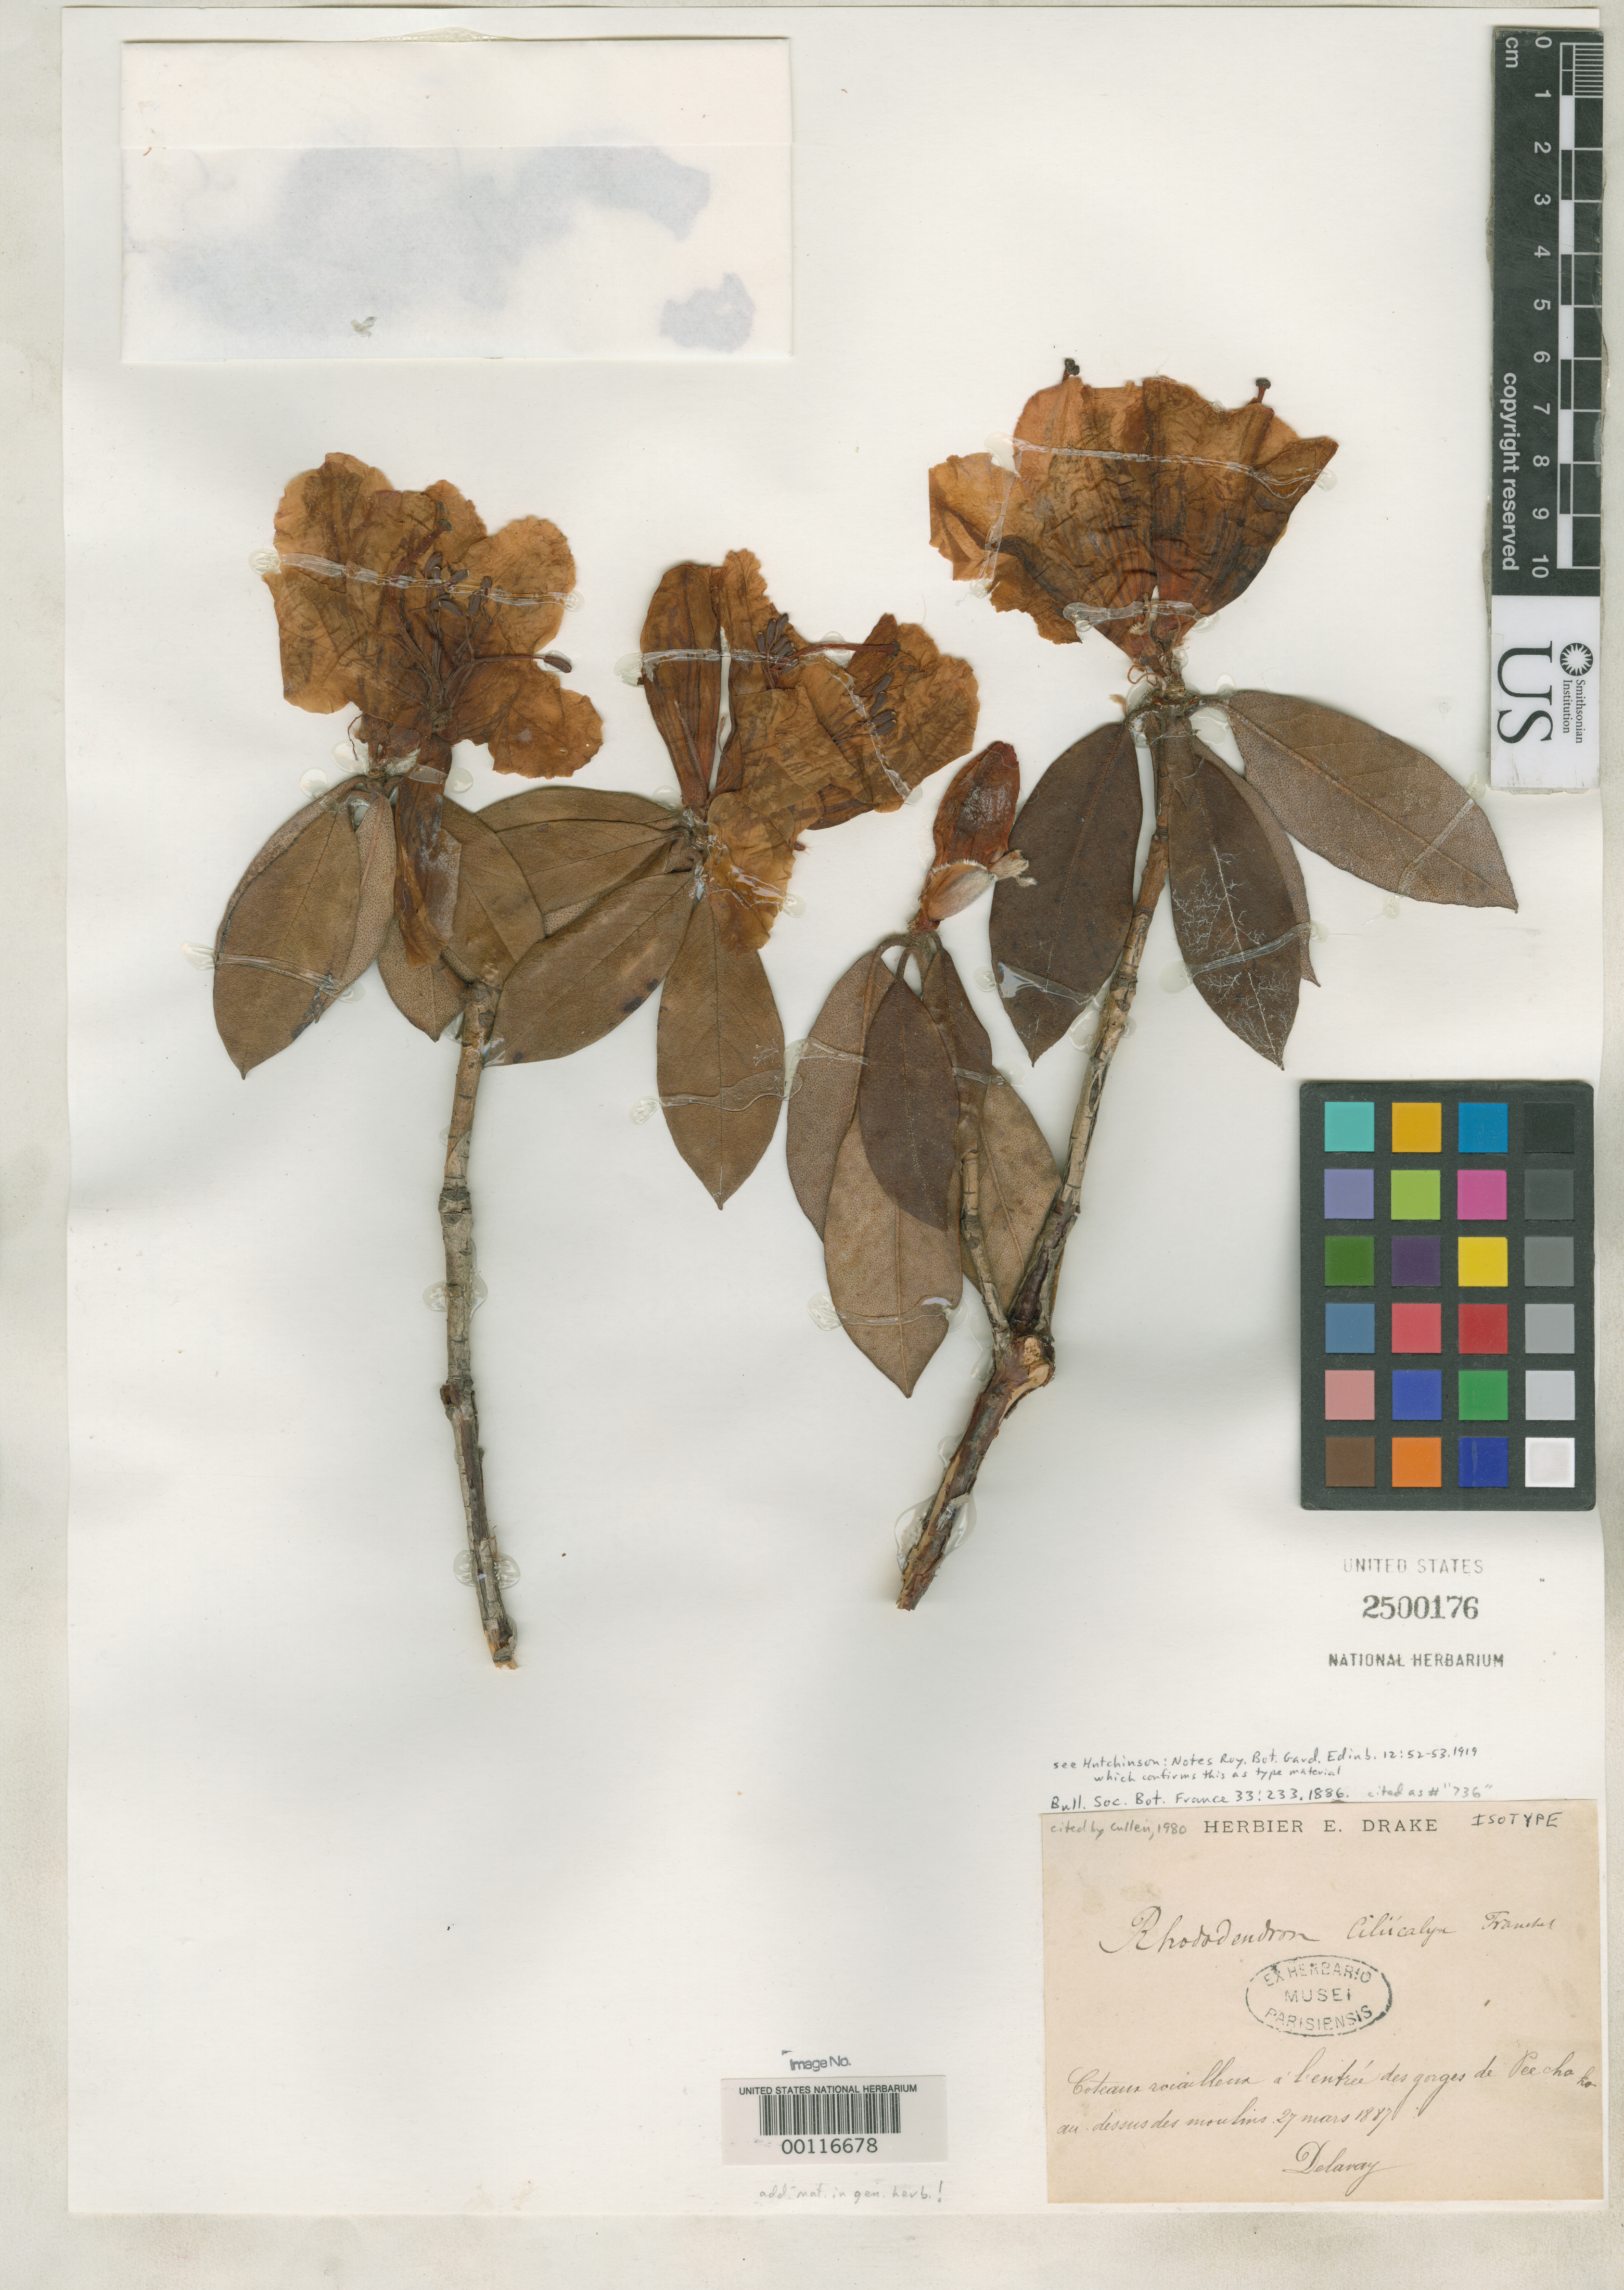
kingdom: Plantae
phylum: Tracheophyta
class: Magnoliopsida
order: Ericales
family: Ericaceae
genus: Rhododendron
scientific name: Rhododendron ciliicalyx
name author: Franch.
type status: Isotype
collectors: P. Delavay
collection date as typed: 27 Mar 1887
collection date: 1887-03-27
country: China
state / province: Yunnan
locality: Mo-so-yn.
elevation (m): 2400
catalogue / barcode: US 2500176